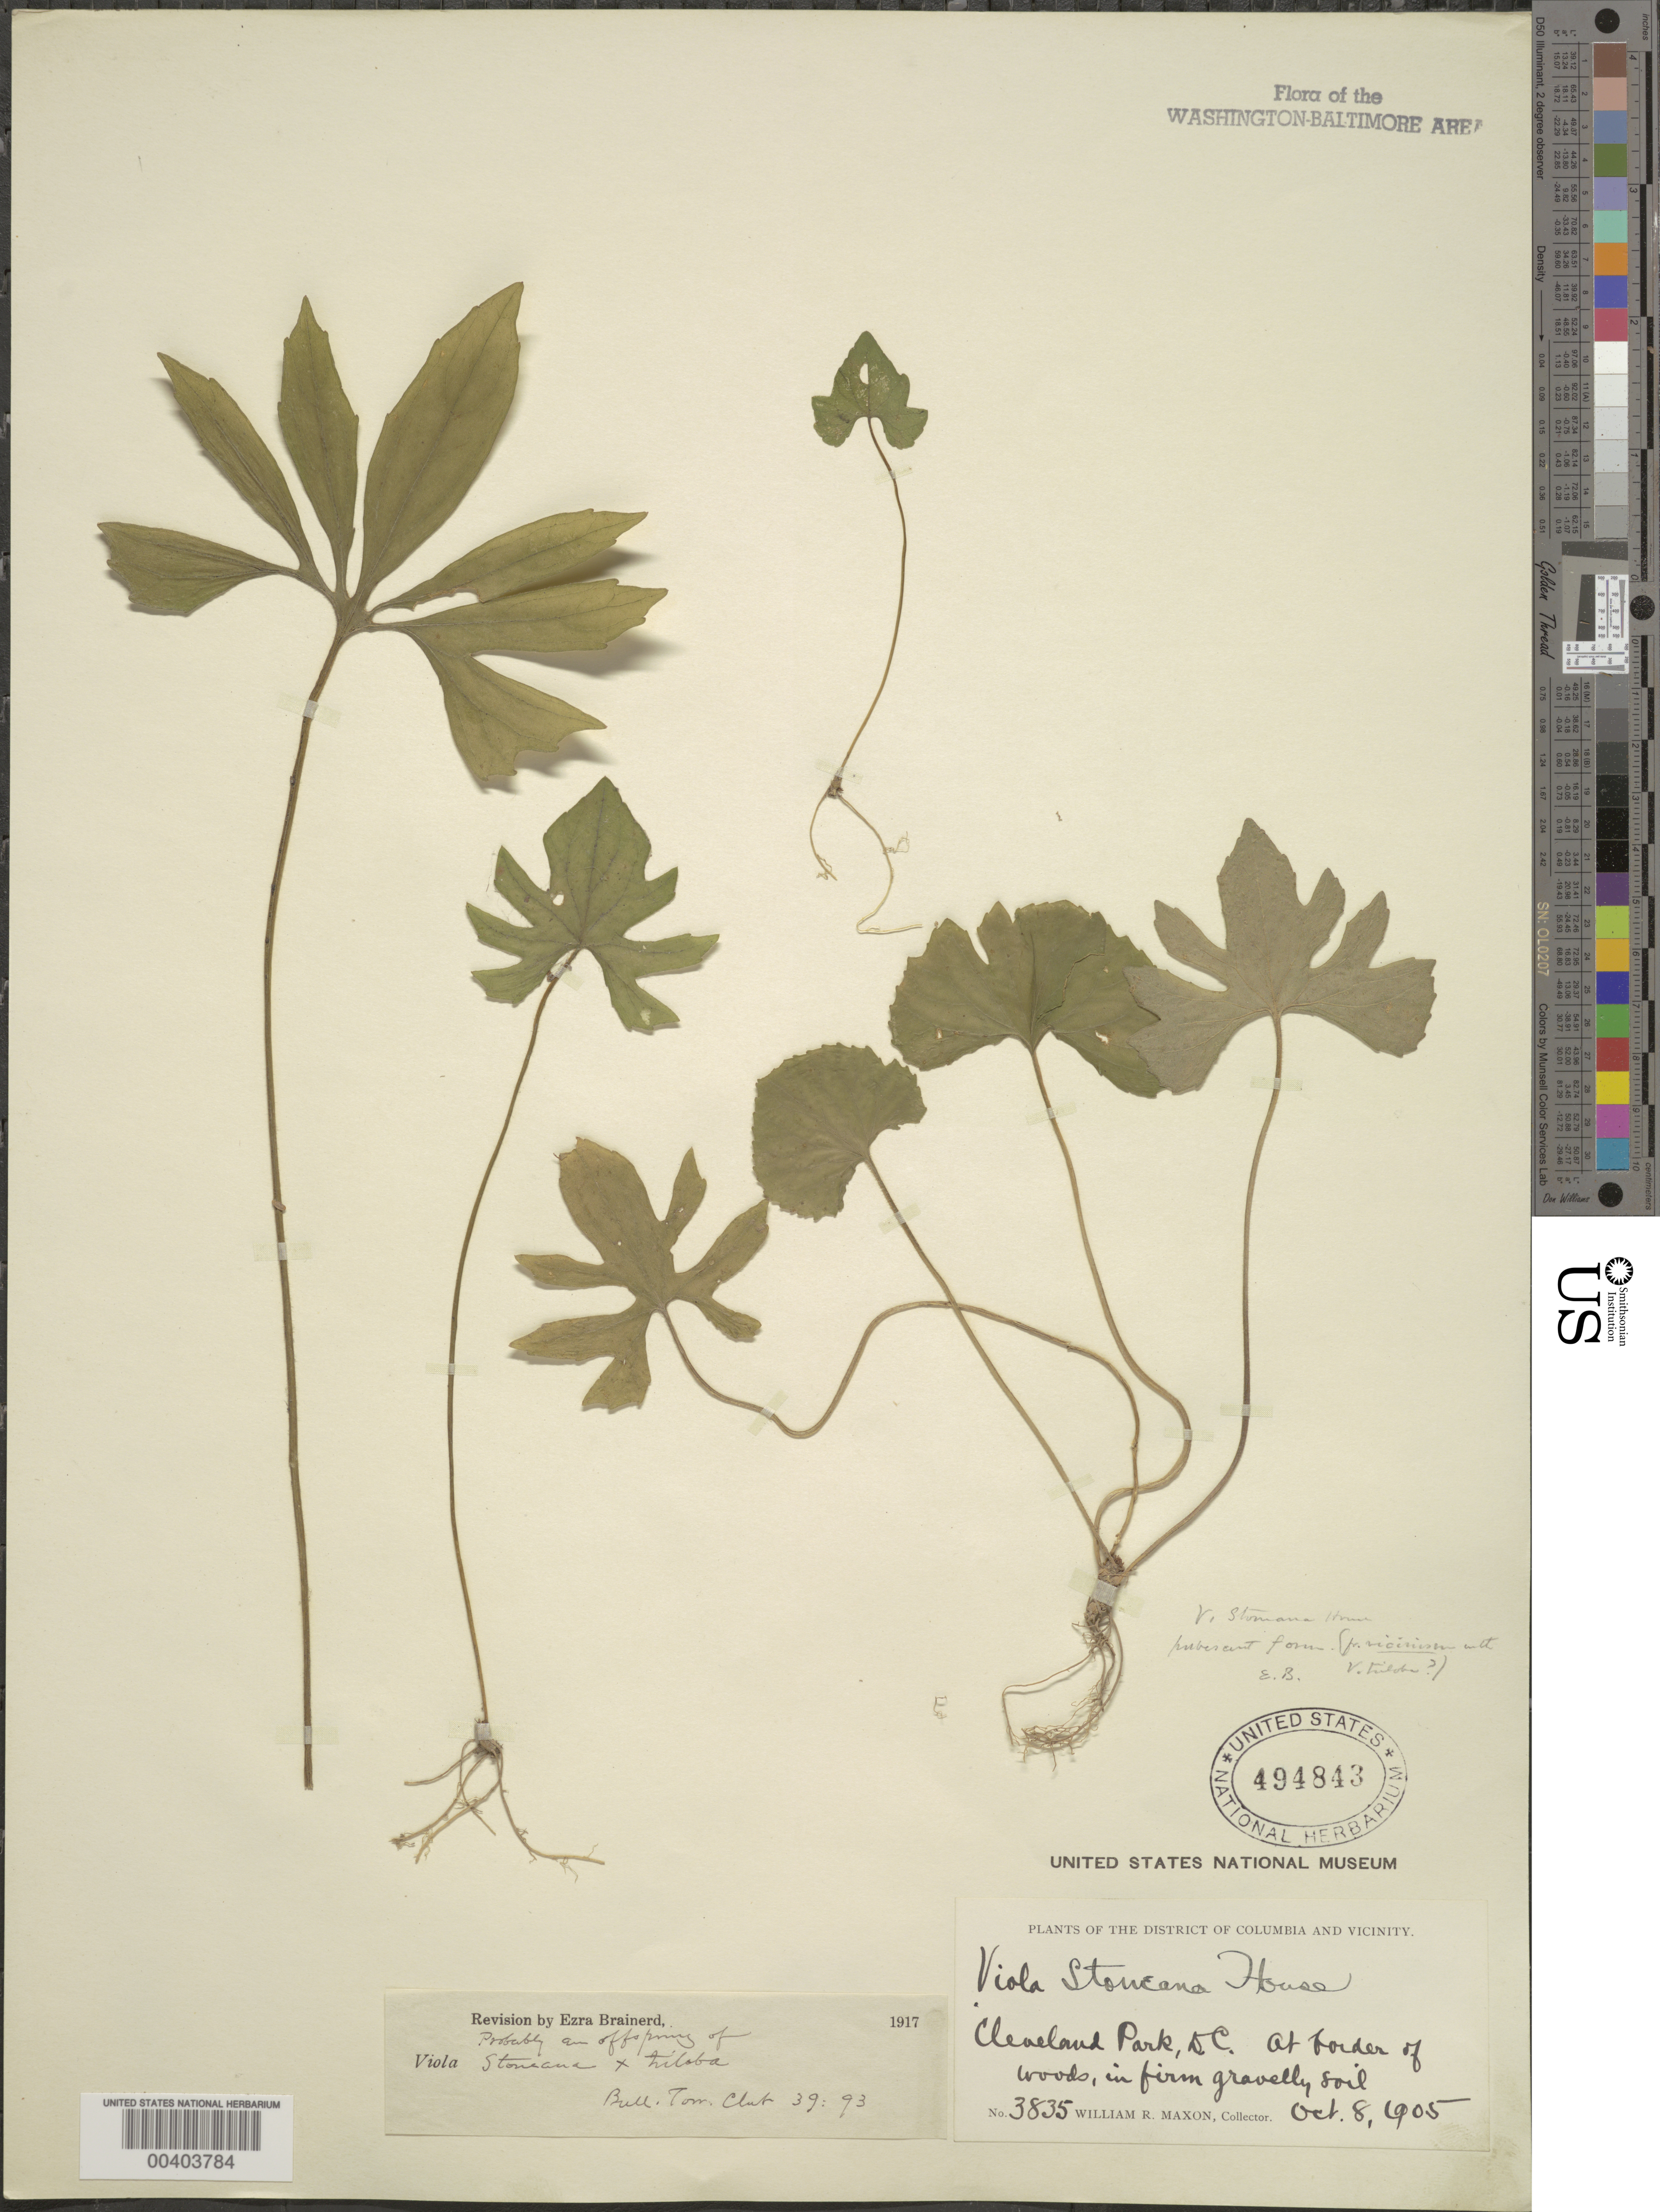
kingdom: Plantae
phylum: Tracheophyta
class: Magnoliopsida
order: Malpighiales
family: Violaceae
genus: Viola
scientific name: Viola palmata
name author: L.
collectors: W. R. Maxon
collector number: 3835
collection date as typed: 08 Oct 1905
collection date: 1905-10-08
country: United States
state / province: District of Columbia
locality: Cleveland Park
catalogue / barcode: US 494843